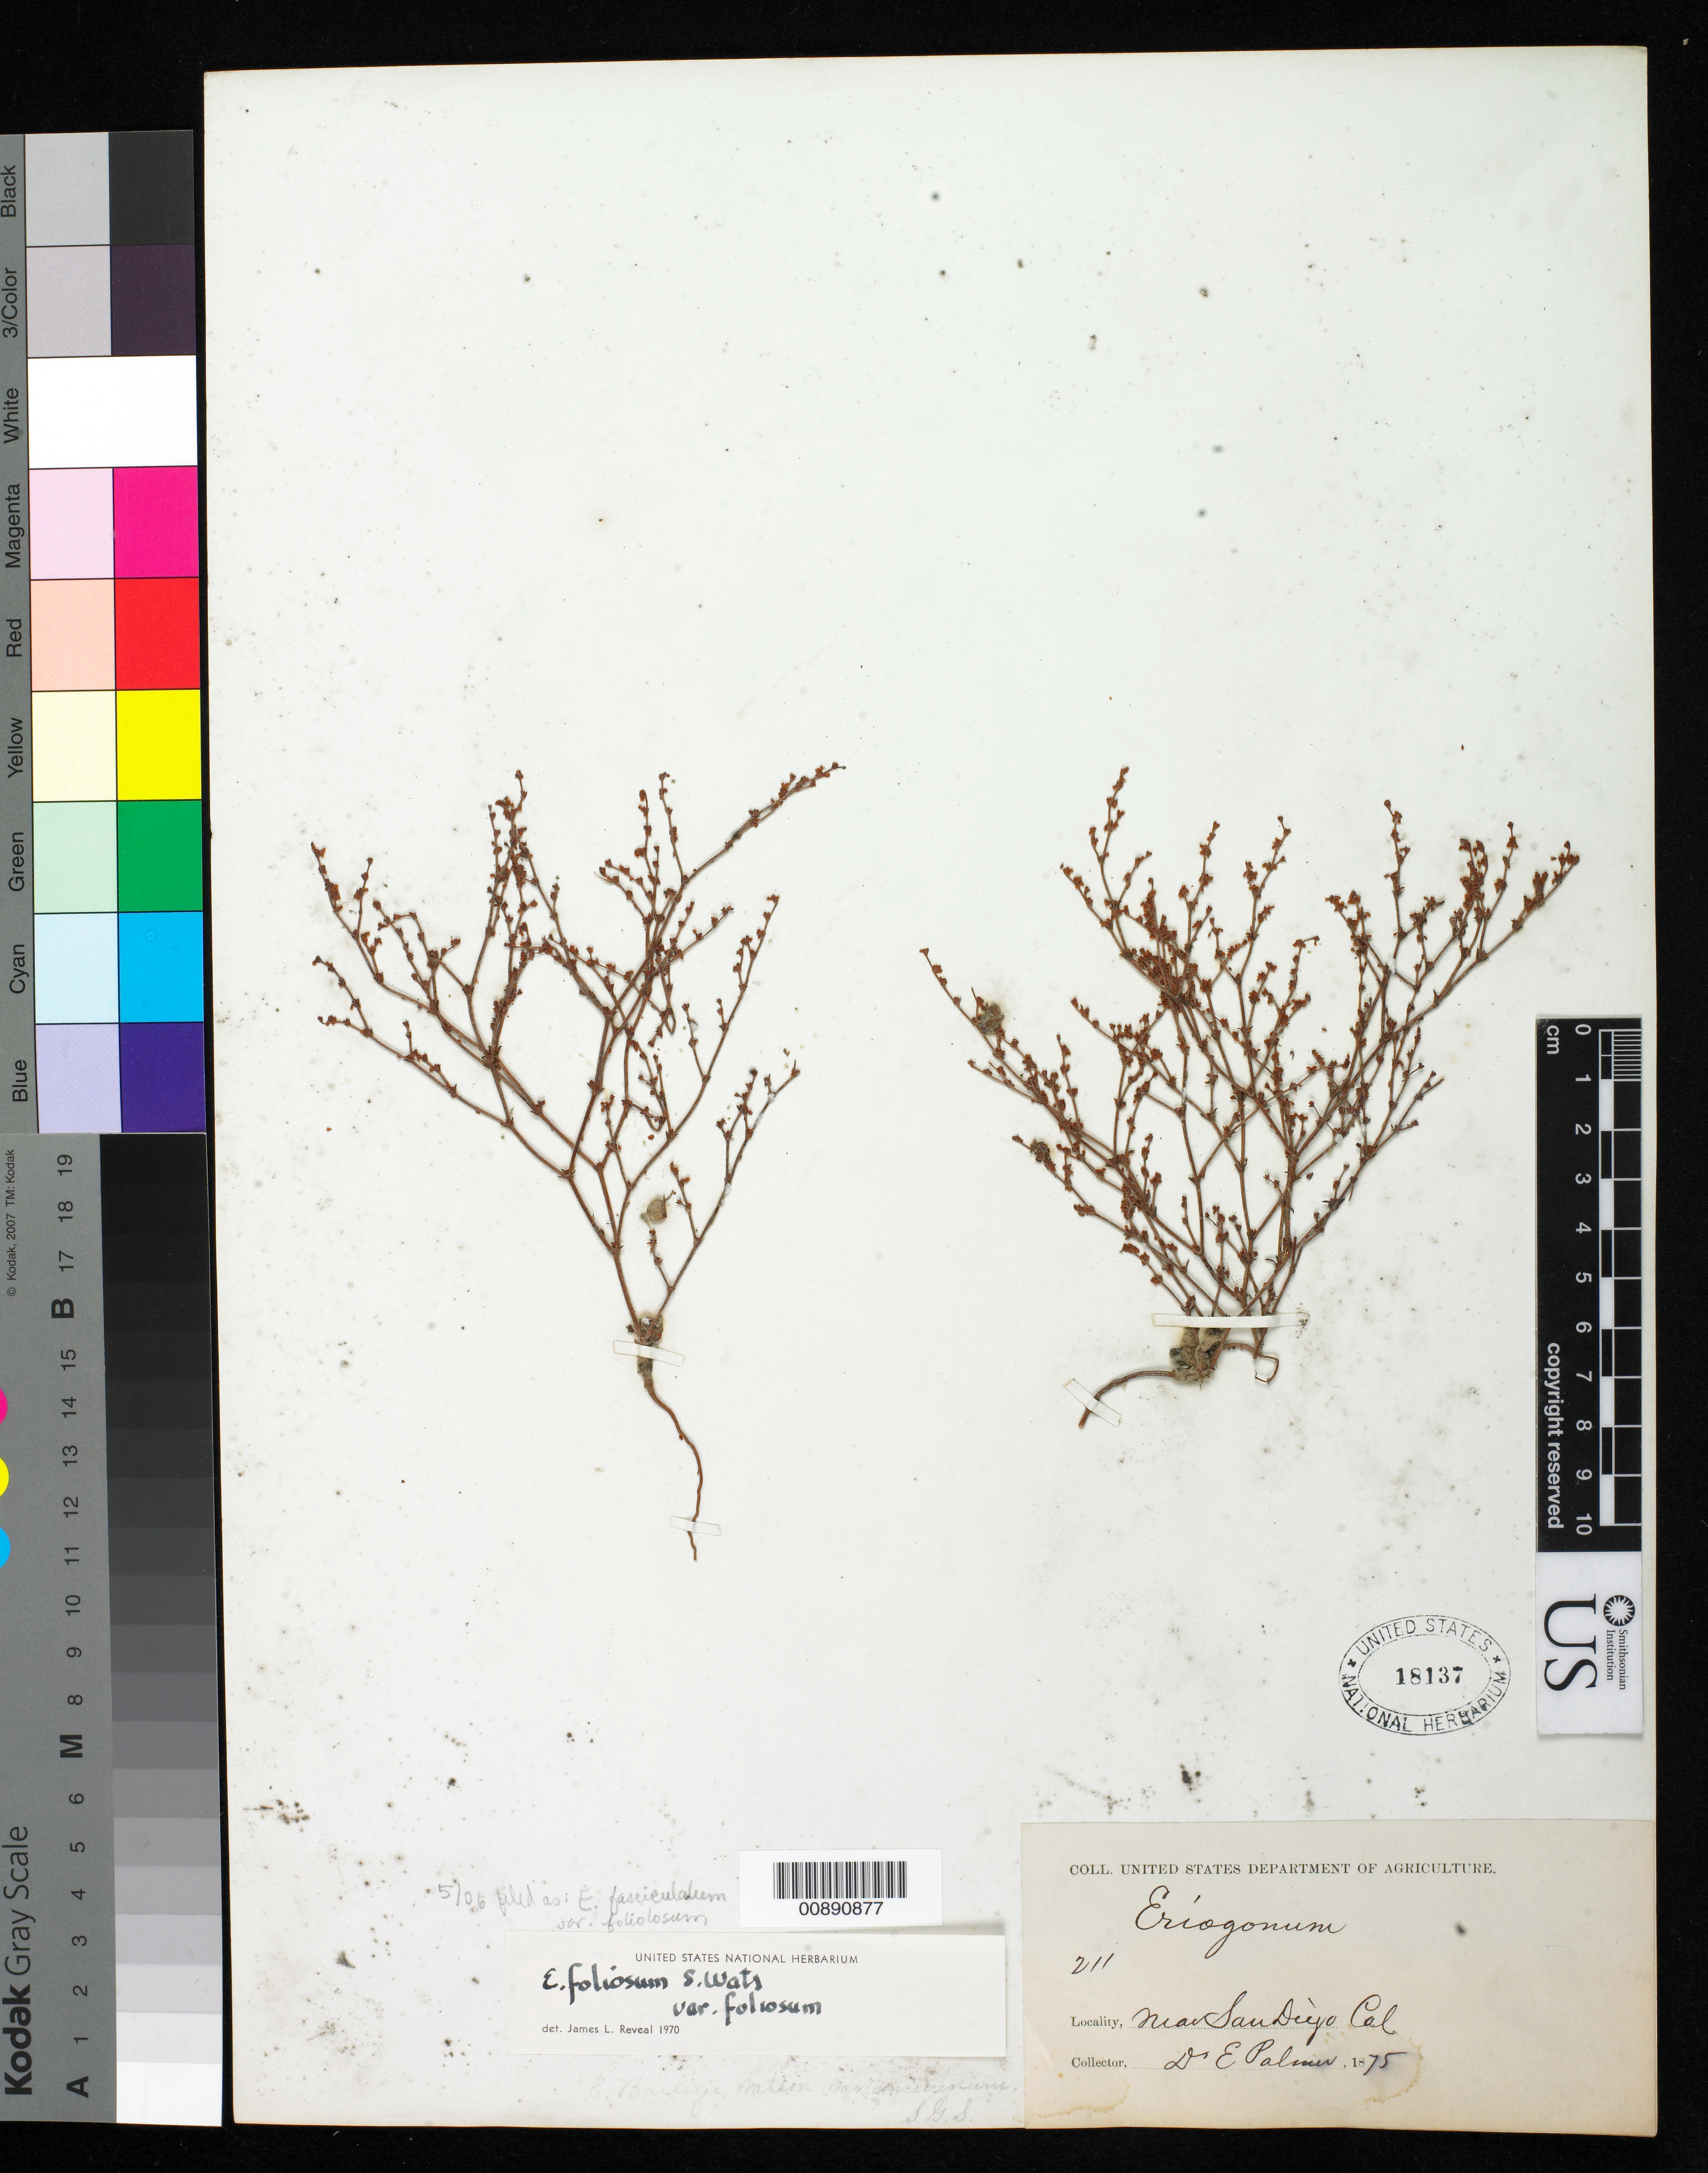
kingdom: Plantae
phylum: Tracheophyta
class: Magnoliopsida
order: Caryophyllales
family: Polygonaceae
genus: Eriogonum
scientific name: Eriogonum fasciculatum var. foliolosum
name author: (Nutt.) S. Stokes ex Abrams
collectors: E. Palmer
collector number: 211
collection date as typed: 1875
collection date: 1875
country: United States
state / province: California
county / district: San Diego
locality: Near San Diego, California.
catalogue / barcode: US 18137